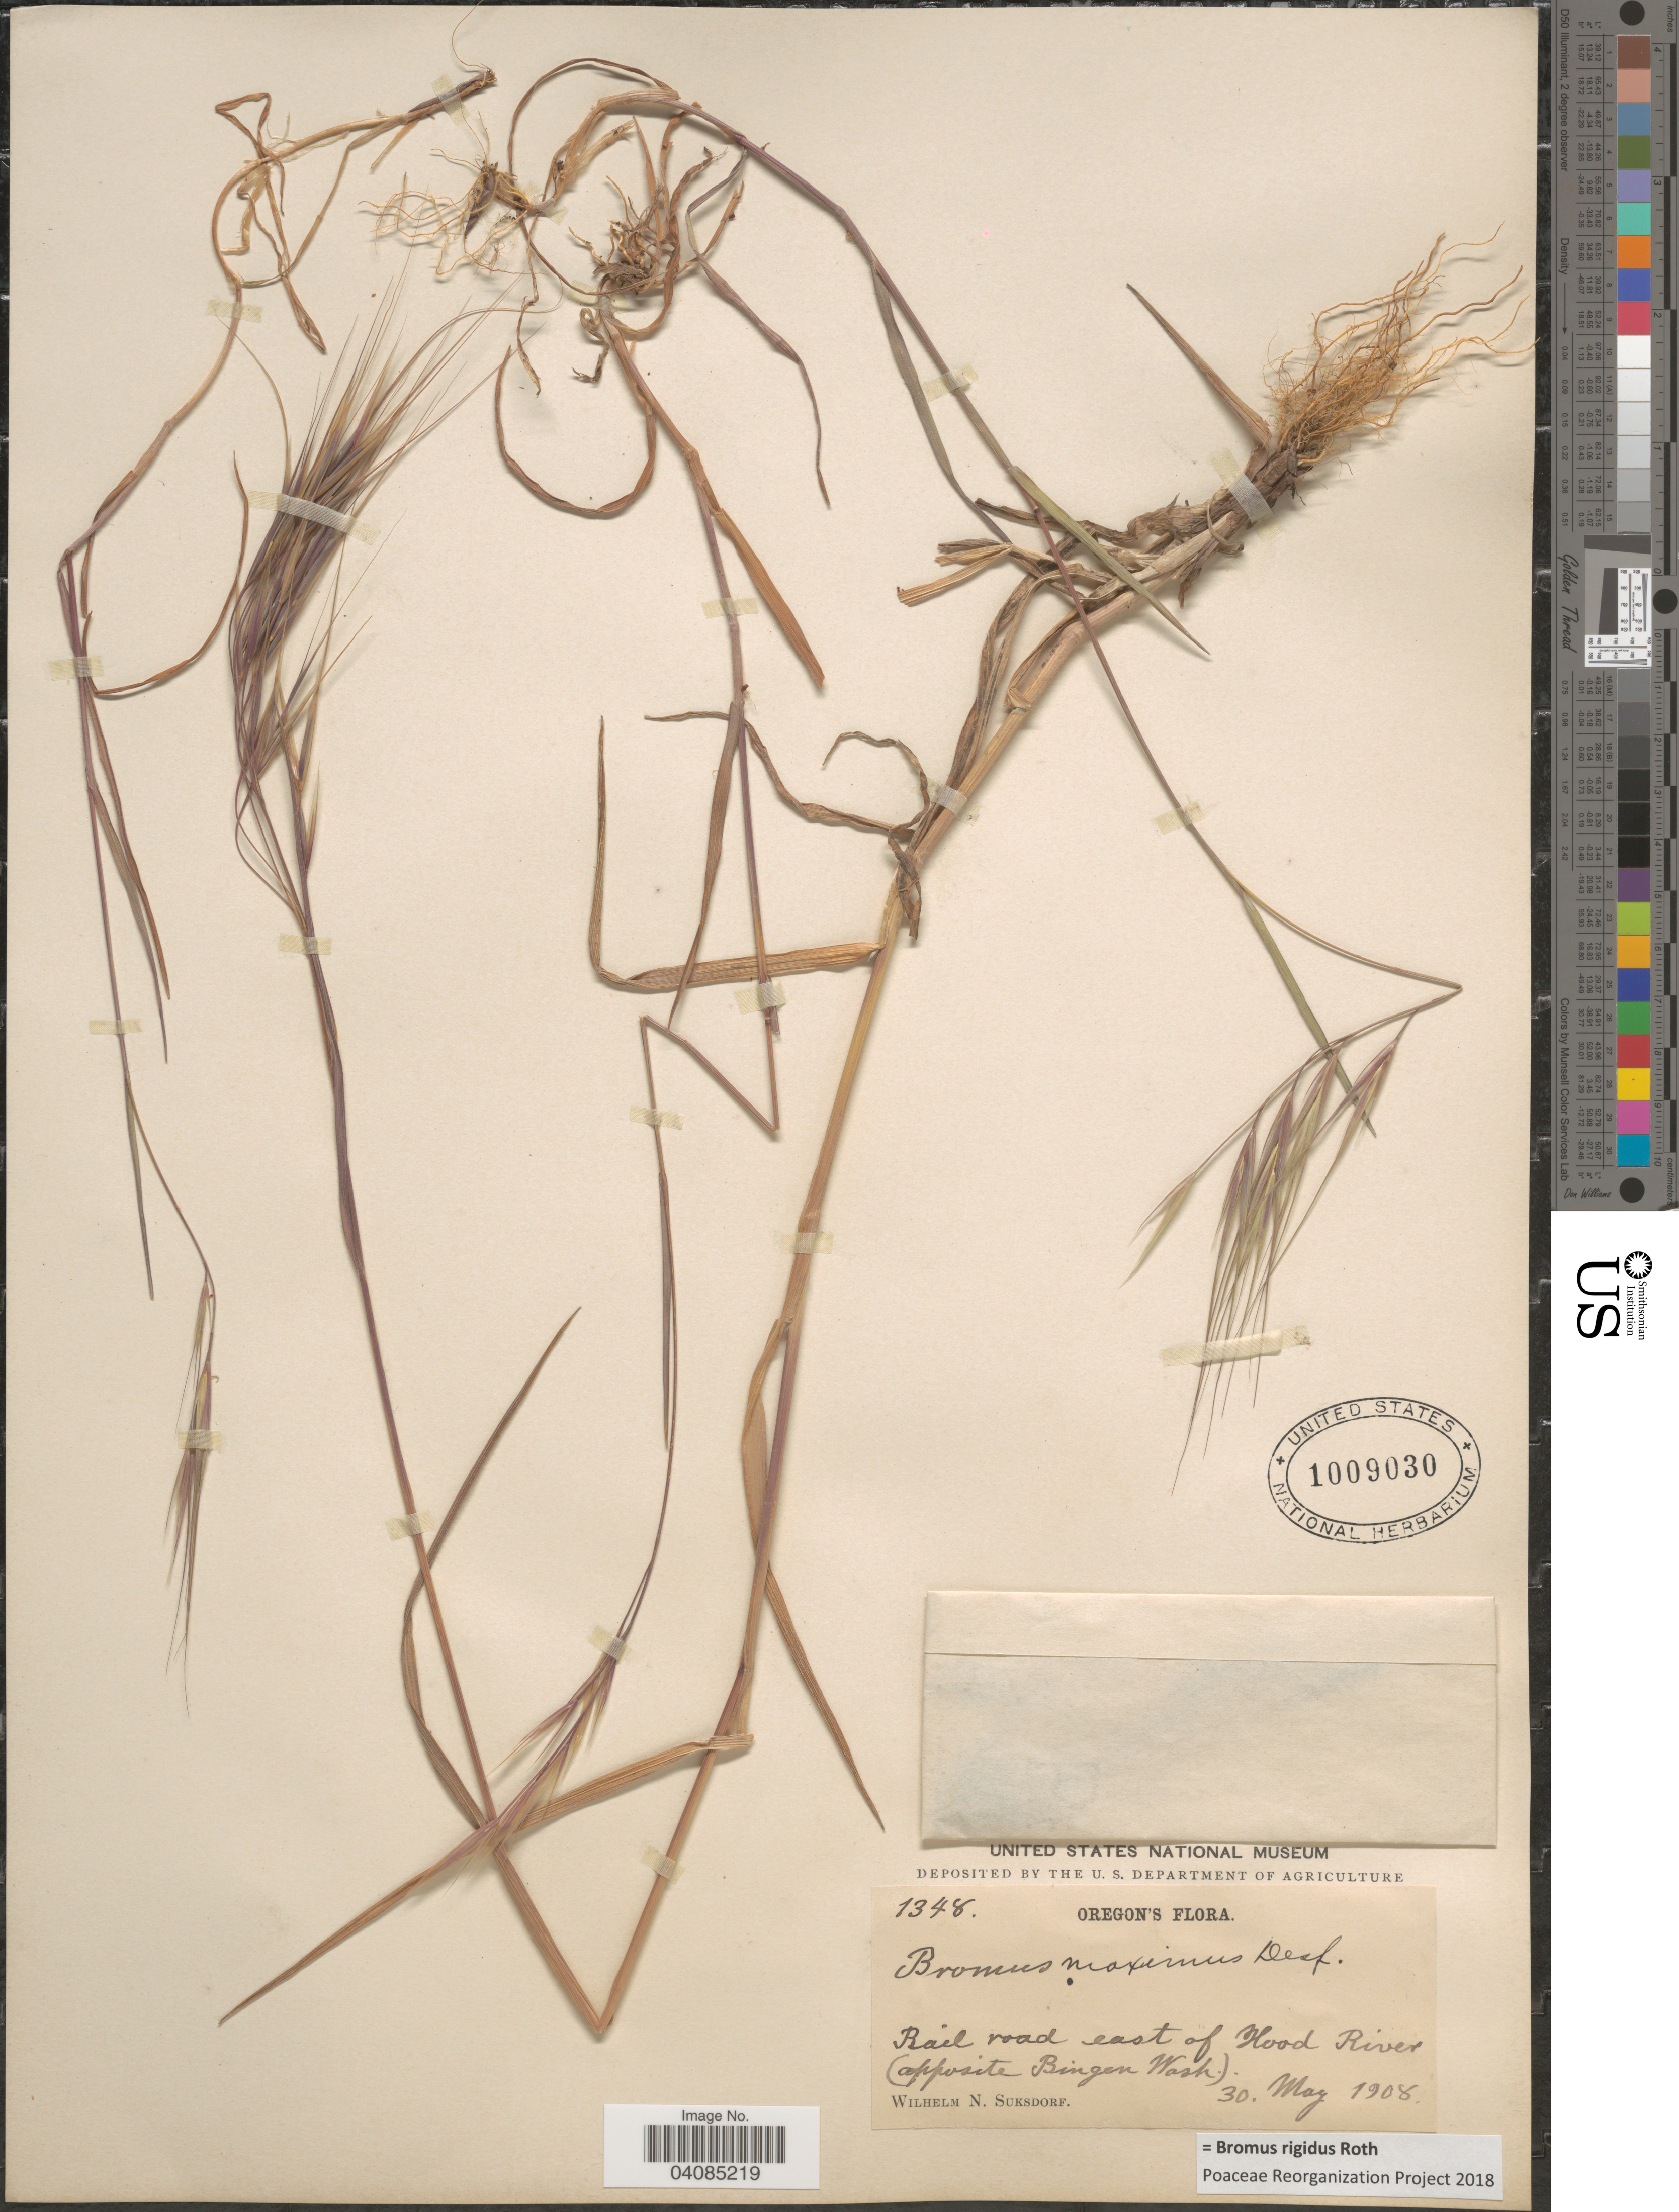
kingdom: Plantae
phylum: Tracheophyta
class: Liliopsida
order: Poales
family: Poaceae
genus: Bromus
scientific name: Bromus rigidus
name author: Roth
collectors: W. N. Suksdorf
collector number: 1348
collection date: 1908-05-30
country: United States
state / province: Oregon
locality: Rail road east of Hood River (opposite Bingen Wash.).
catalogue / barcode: US 1009030